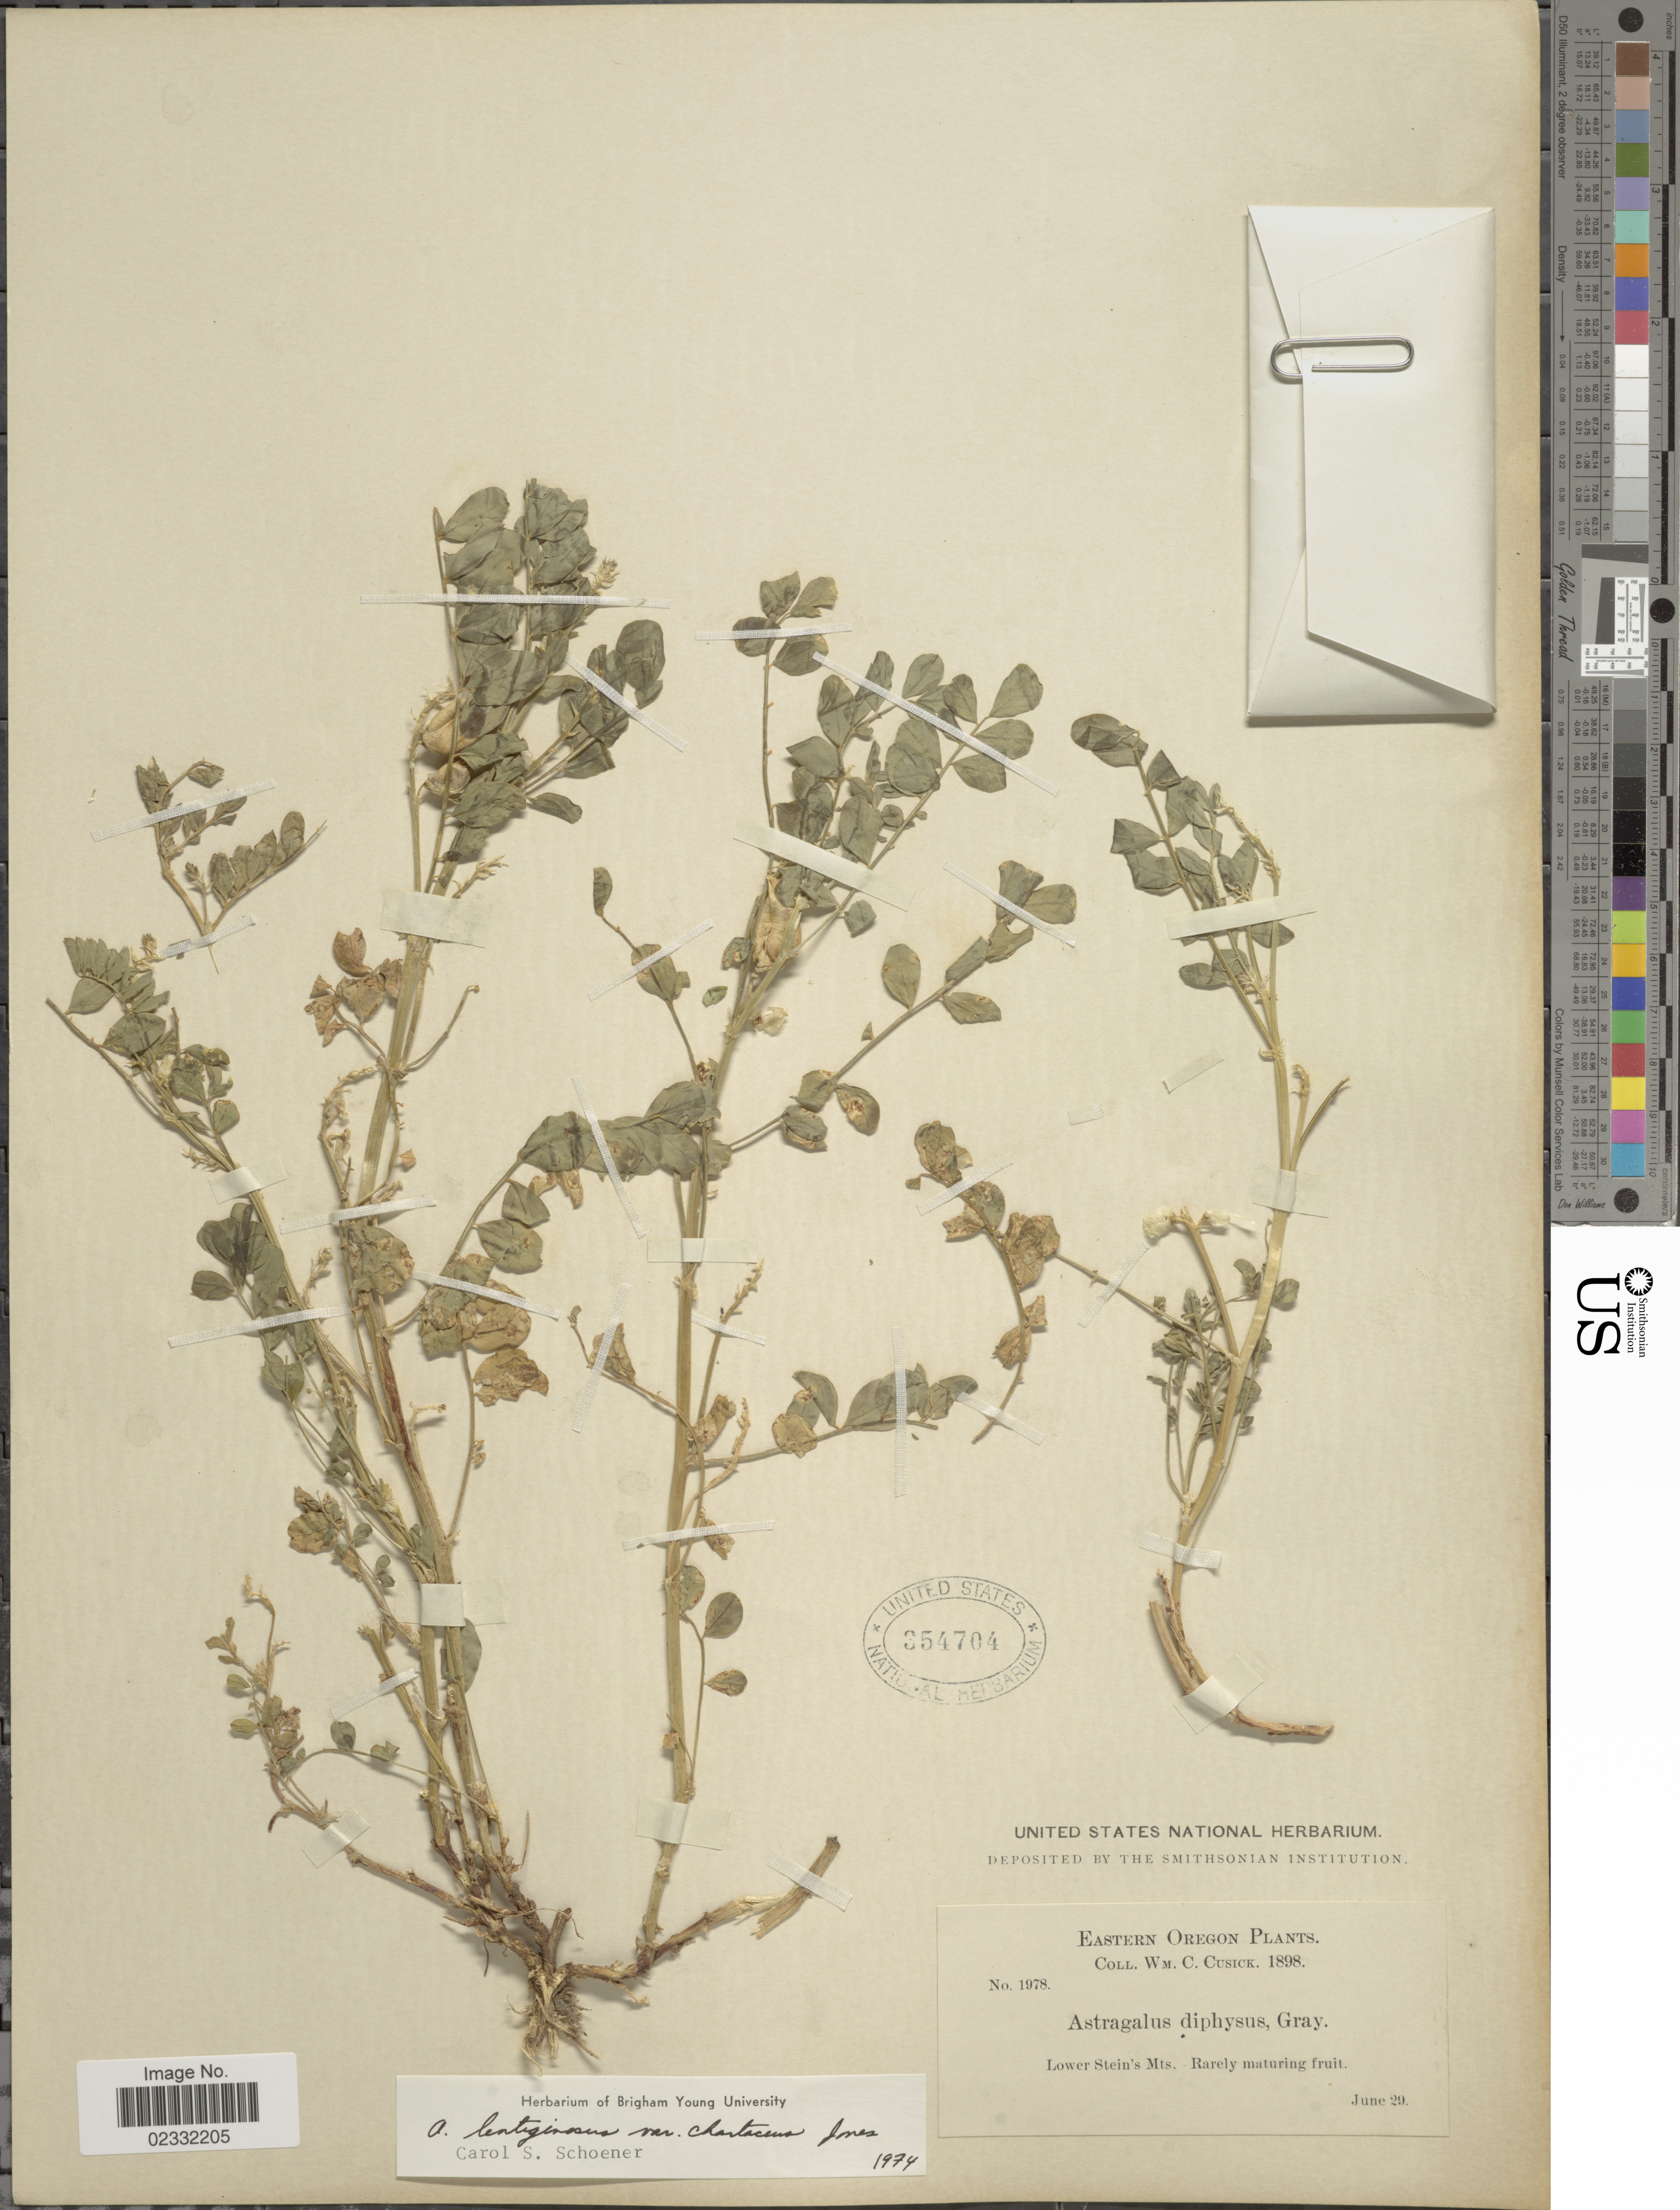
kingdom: Plantae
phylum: Tracheophyta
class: Magnoliopsida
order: Fabales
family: Fabaceae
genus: Astragalus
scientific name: Astragalus lentiginosus var. chartaceus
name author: M.E. Jones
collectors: W. C. Cusick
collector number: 1978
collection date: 1898-06-29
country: United States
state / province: Oregon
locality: Eastern Oregon, Lower Stein's Mts. rarely maturing fruit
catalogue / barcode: US 354704